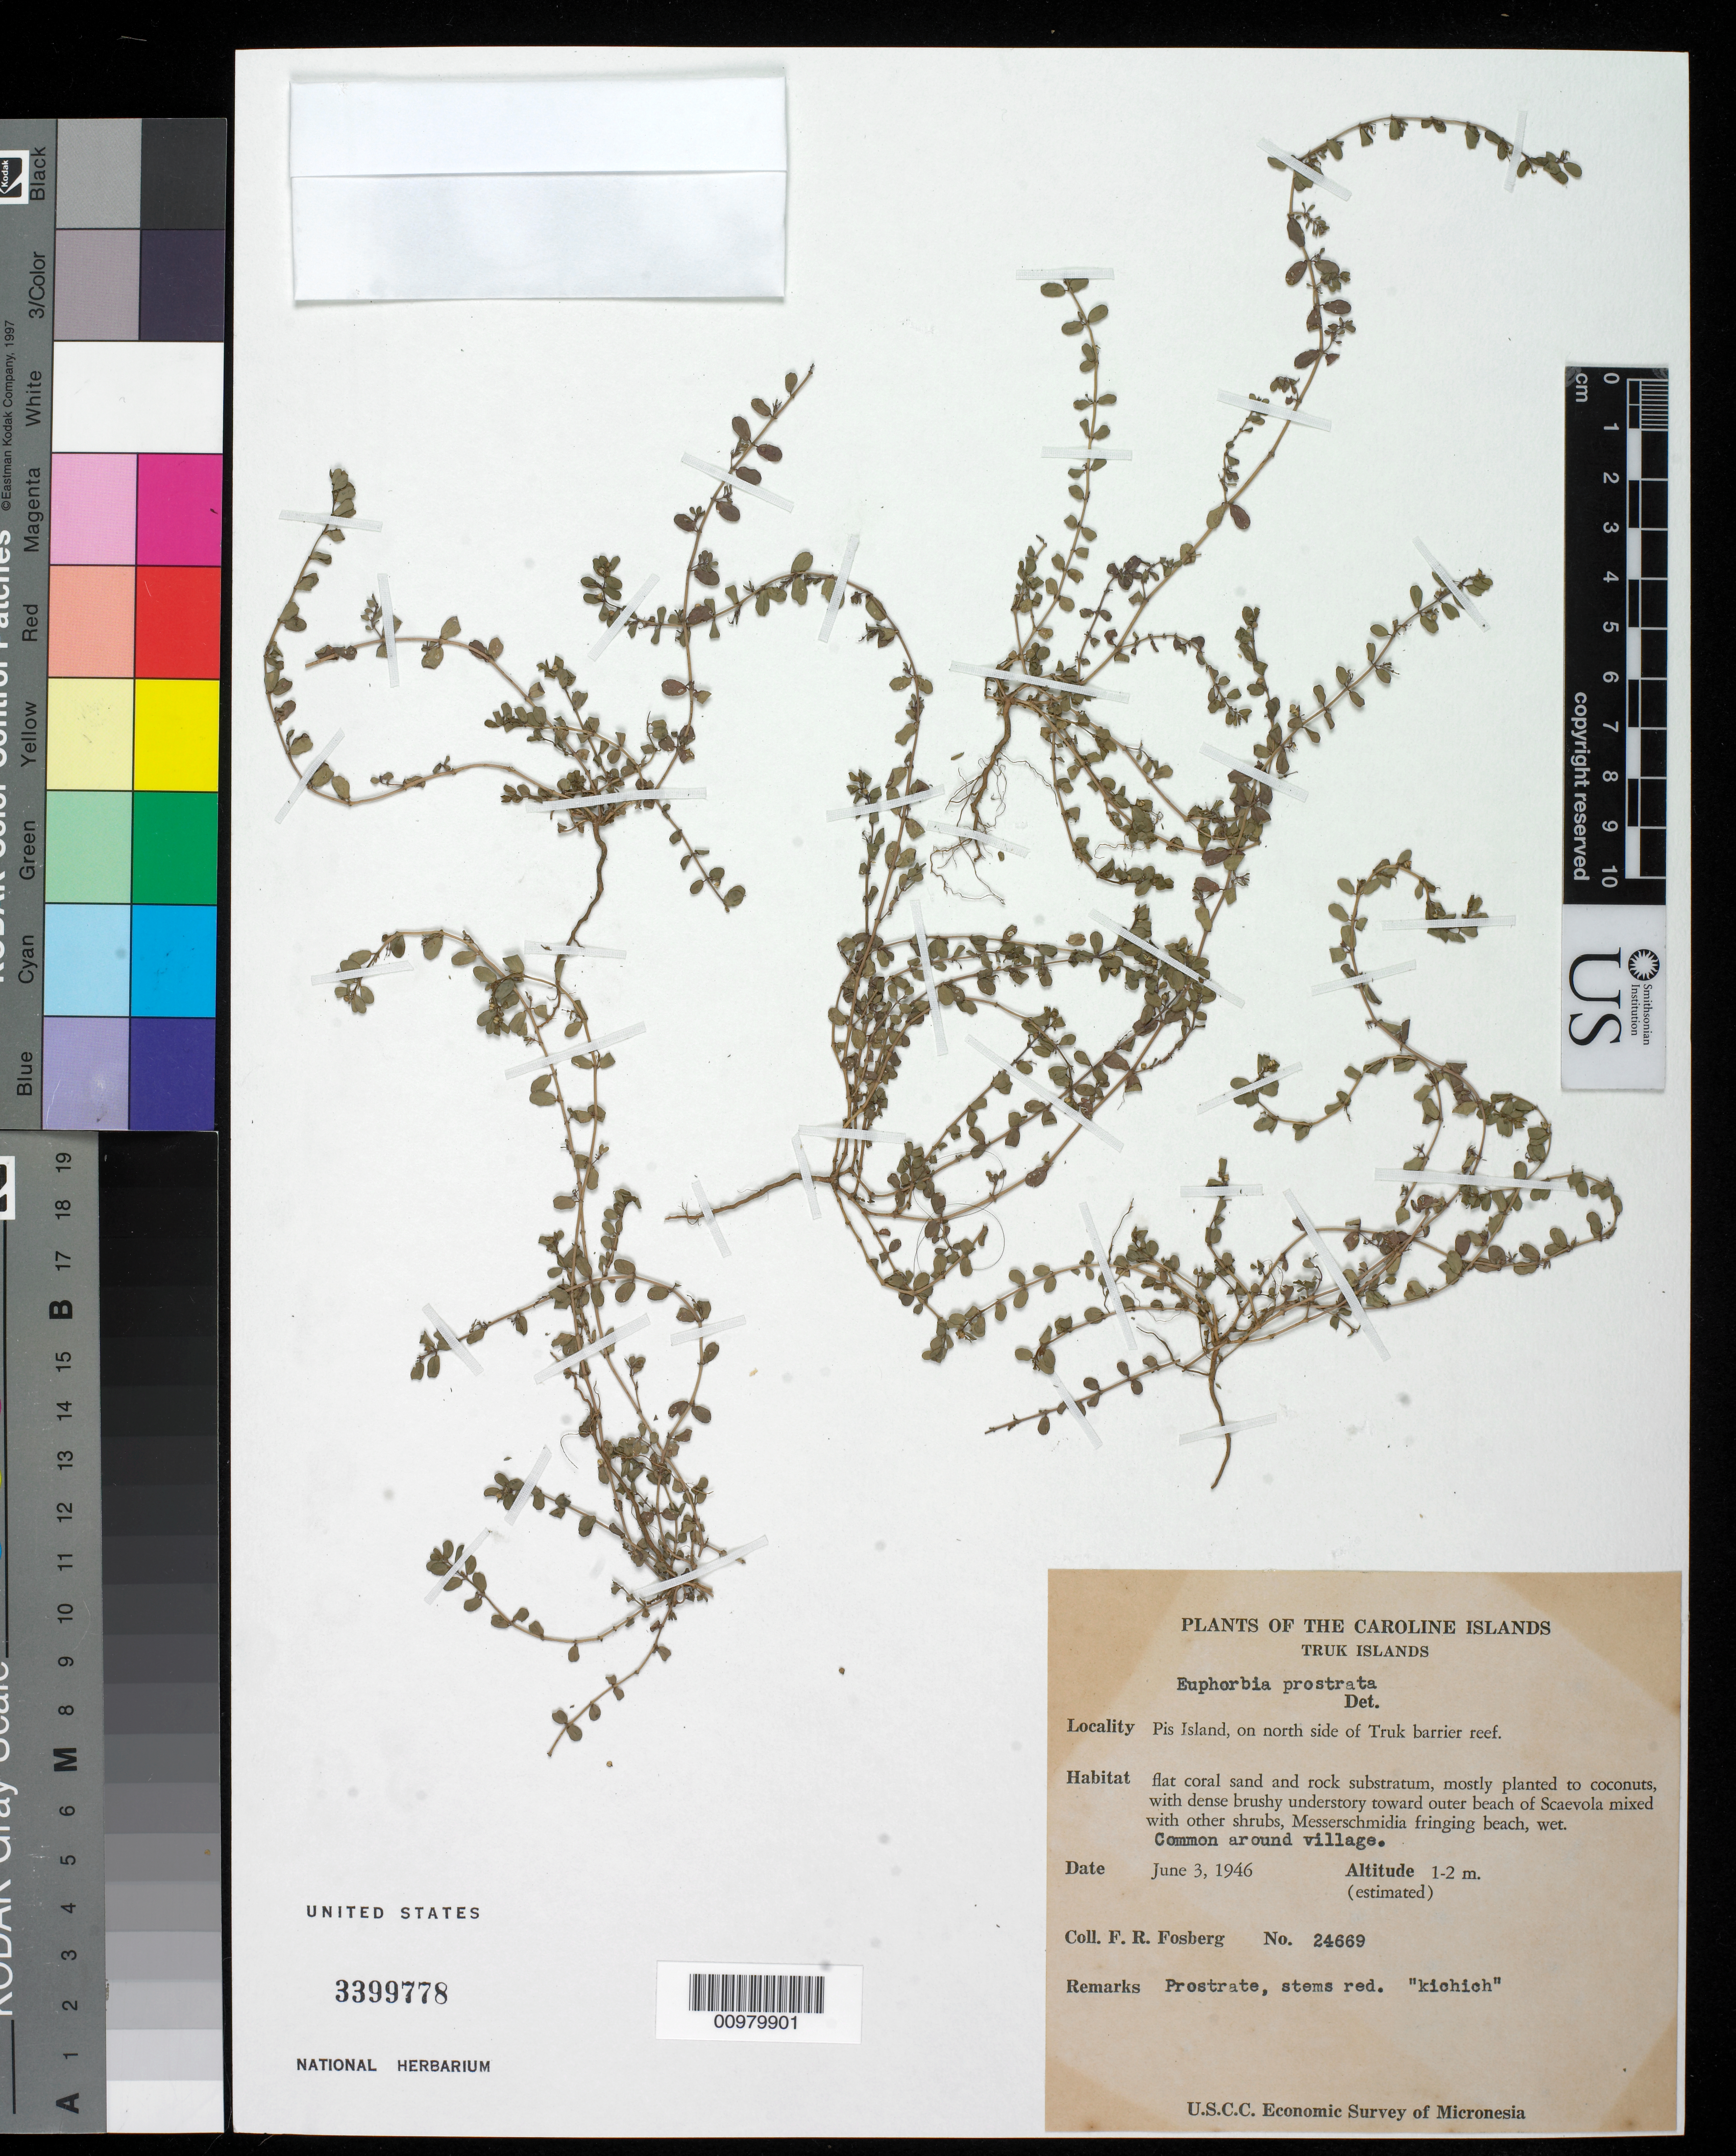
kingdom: Plantae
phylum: Tracheophyta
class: Magnoliopsida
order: Malpighiales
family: Euphorbiaceae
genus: Euphorbia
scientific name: Euphorbia prostrata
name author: Aiton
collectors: F. R. Fosberg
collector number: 24669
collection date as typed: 03 Jun 1946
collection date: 1946-06-03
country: Micronesia, Federated States of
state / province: Truk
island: Losap Atoll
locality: Pis Islet, N side of Turk barrier reef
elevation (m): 1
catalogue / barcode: US 3399778